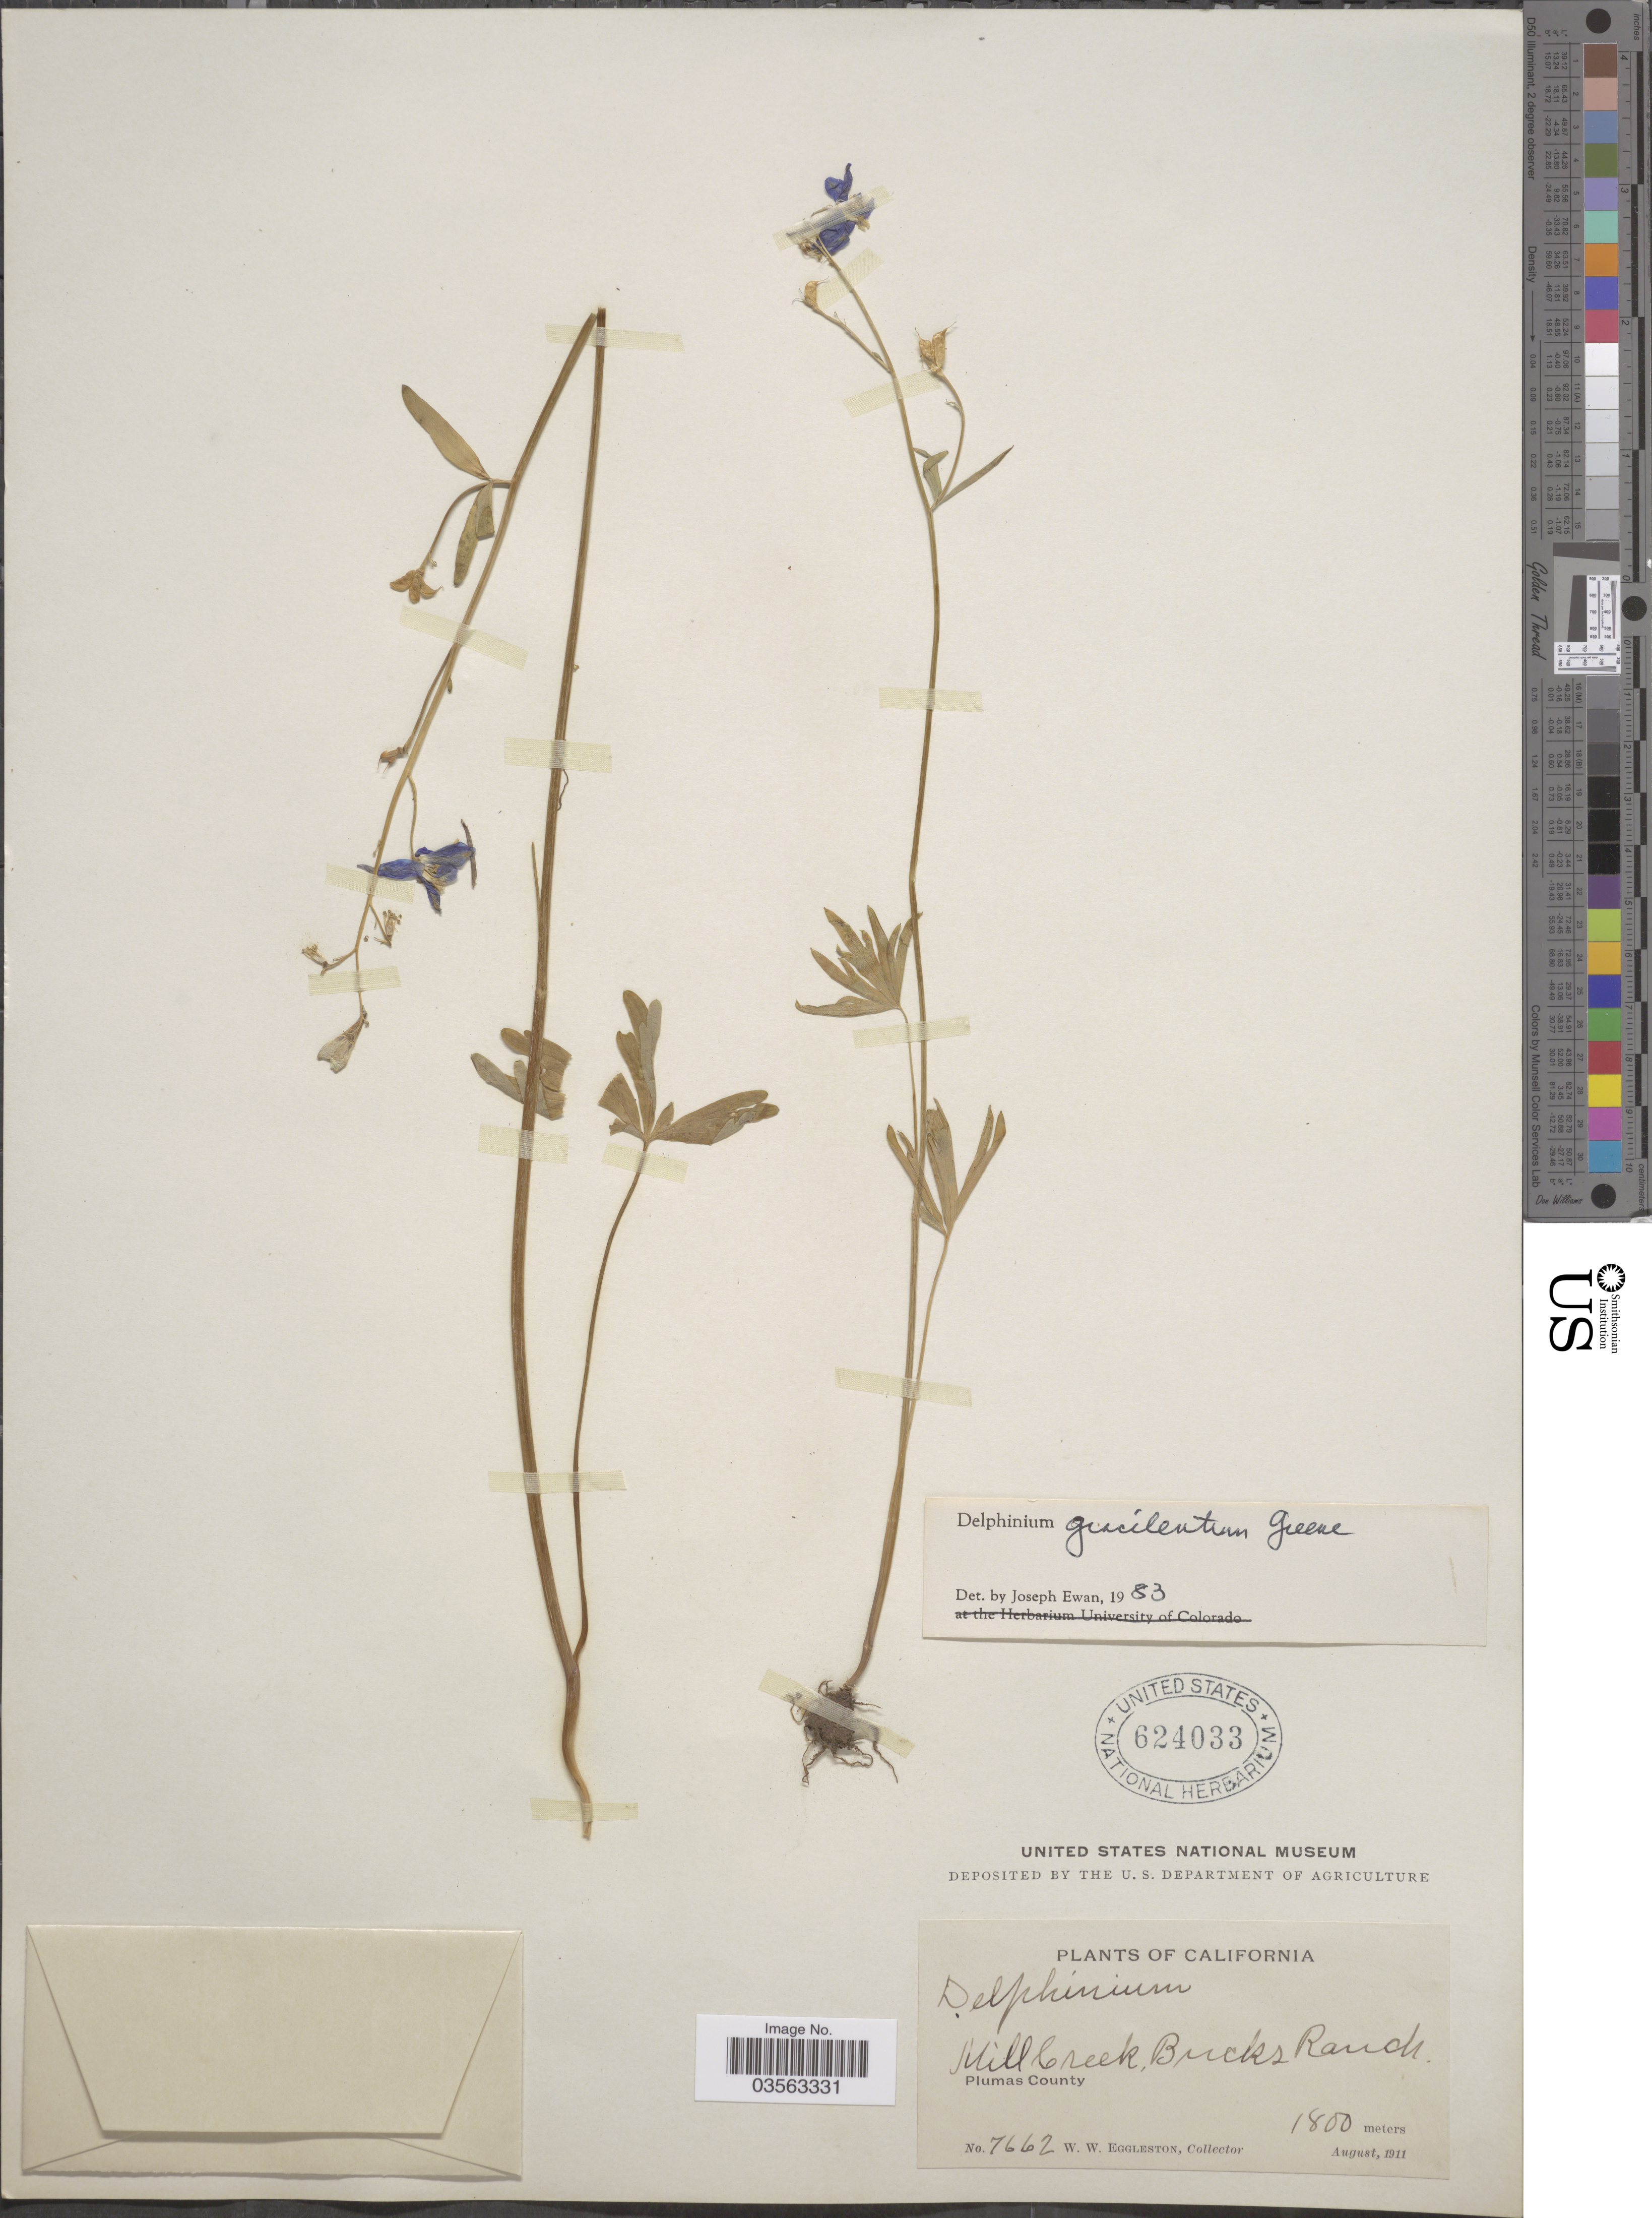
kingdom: Plantae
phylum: Tracheophyta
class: Magnoliopsida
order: Ranunculales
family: Ranunculaceae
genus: Delphinium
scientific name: Delphinium gracilentum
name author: Greene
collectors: W. W. Eggleston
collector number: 7662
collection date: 1911-08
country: United States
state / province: California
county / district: Plumas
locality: Mill Creek, Bucks Ranch. Plumas County.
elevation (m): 1800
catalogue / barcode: US 624033